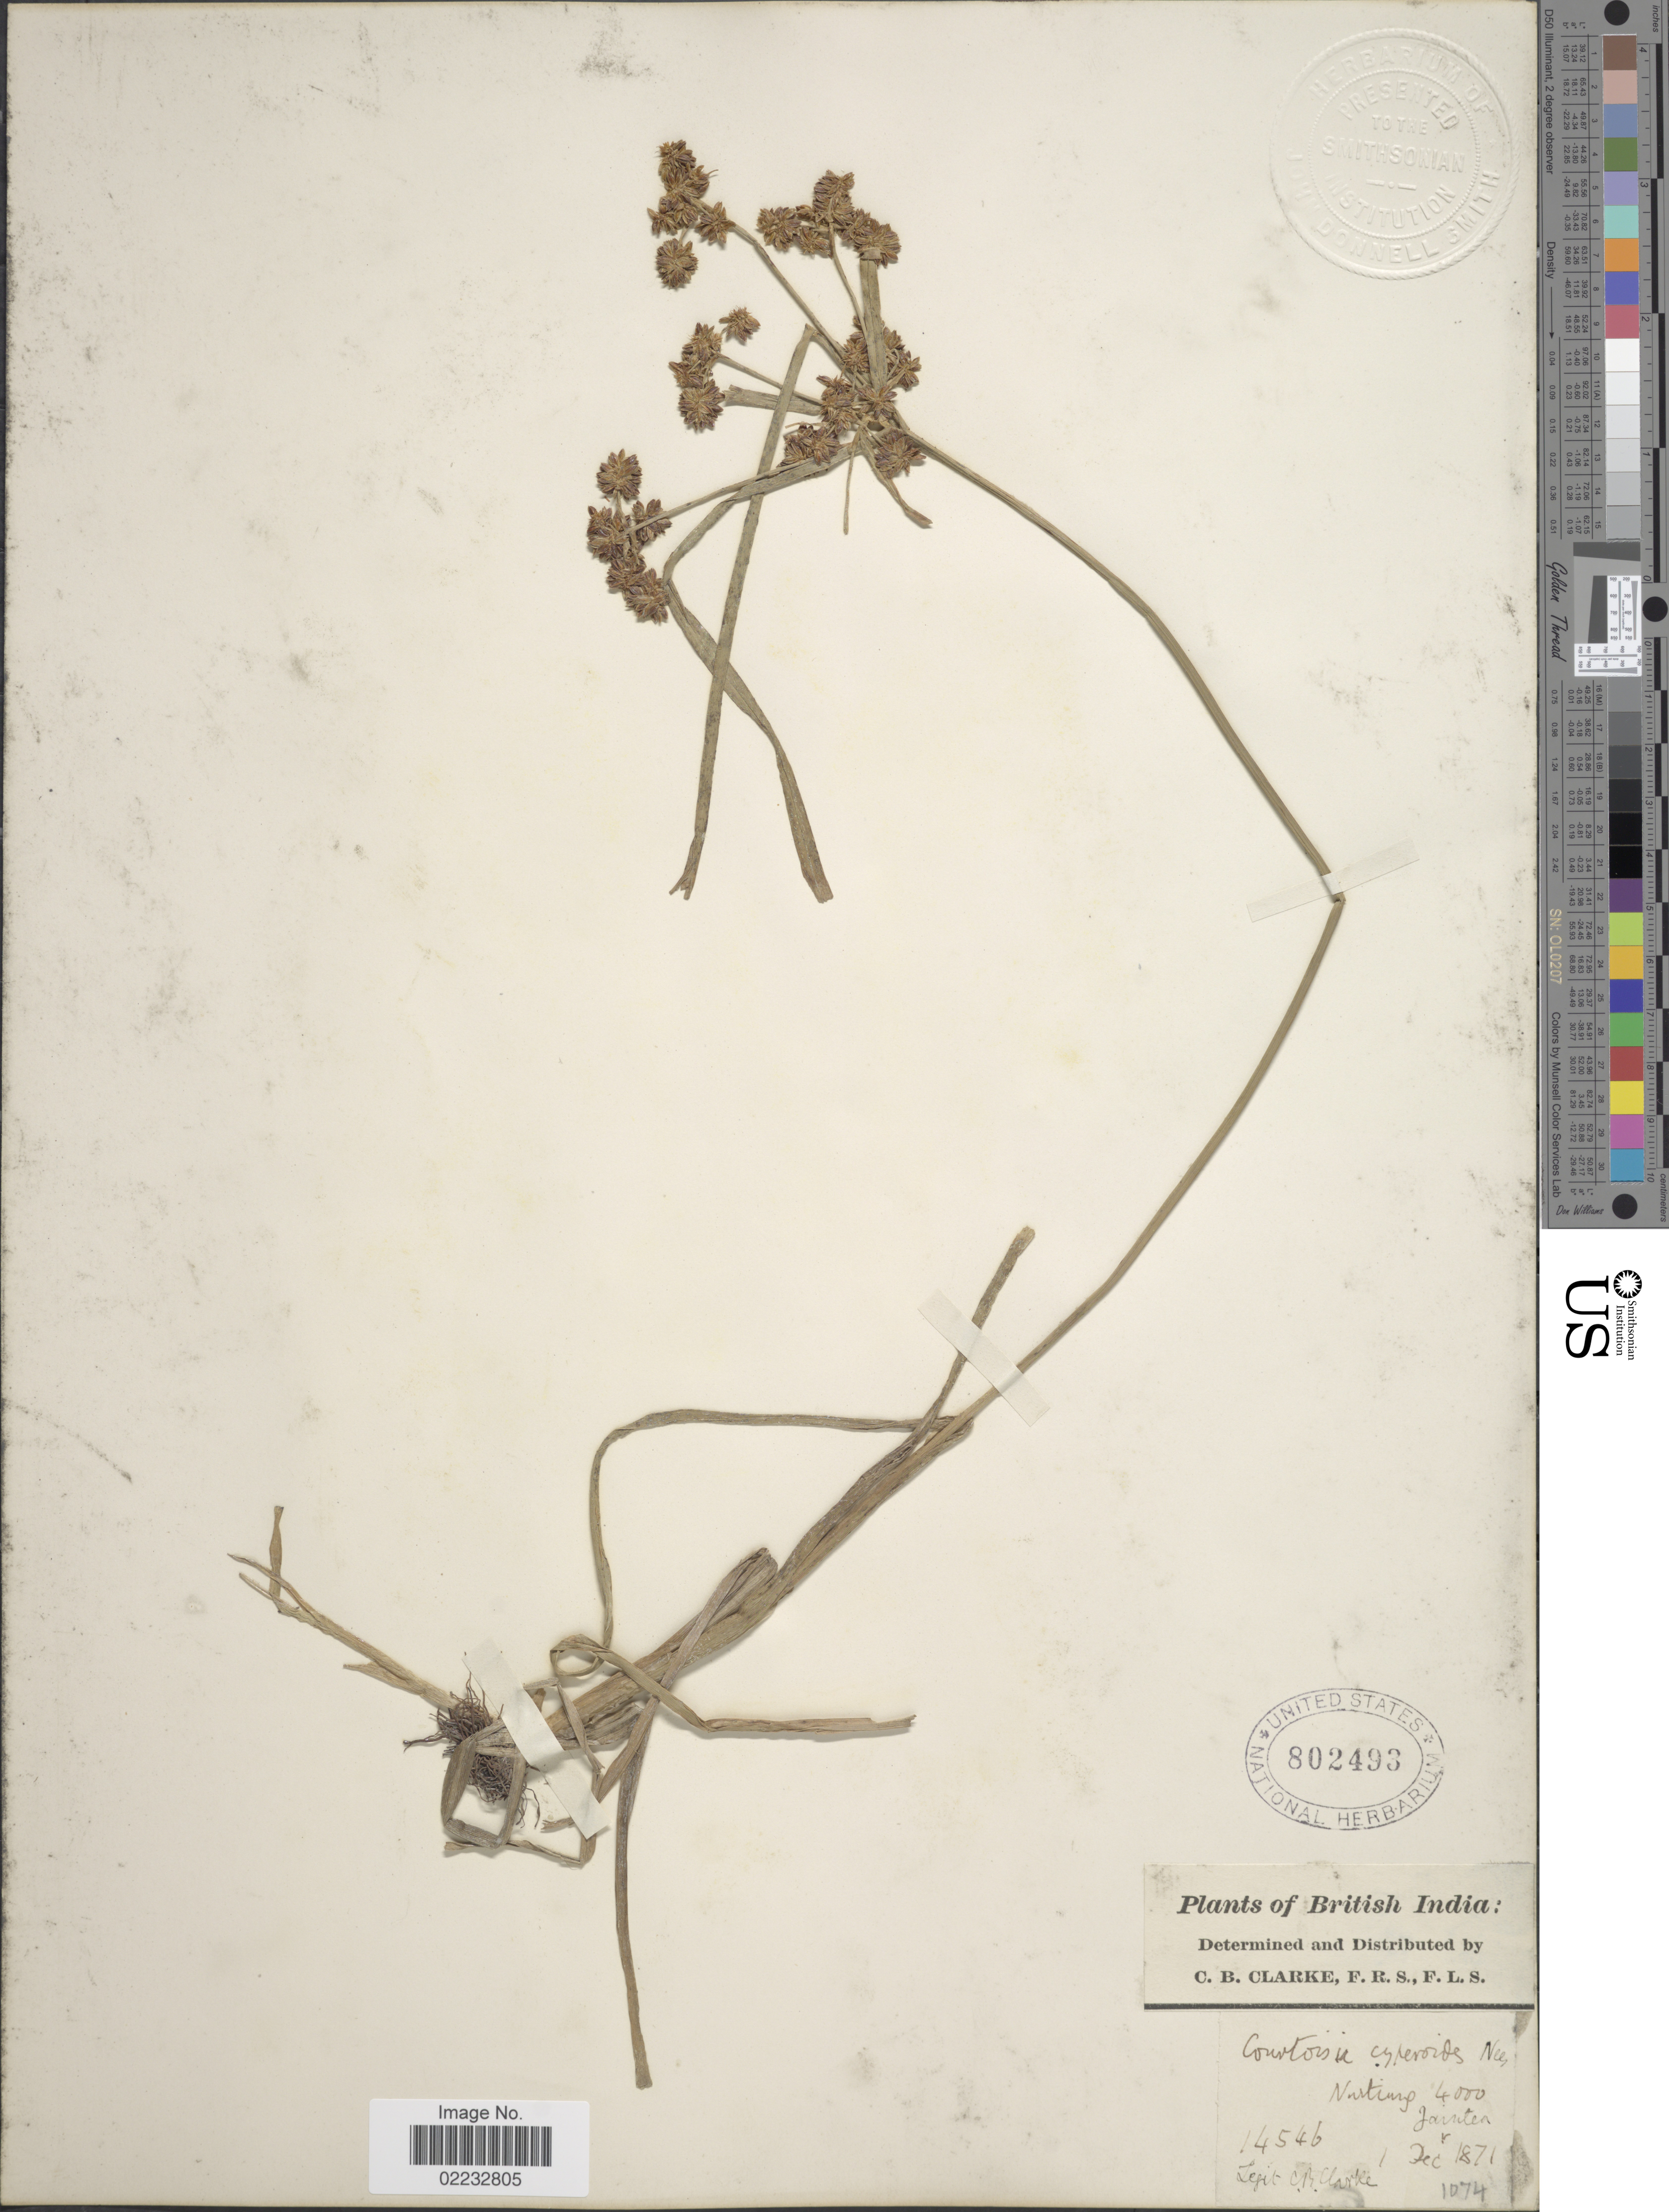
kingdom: Plantae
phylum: Tracheophyta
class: Liliopsida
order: Poales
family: Cyperaceae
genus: Cyperus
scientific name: Cyperus pseudokyllingioides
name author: Kük.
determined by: Strong, M. T., (US), Smithsonian Institution - National Museum of Natural History (UNITED STATES)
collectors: C. B. Clarke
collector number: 14546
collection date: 1871-12-01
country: India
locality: British India, Narting, Jarmten.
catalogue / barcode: US 802493